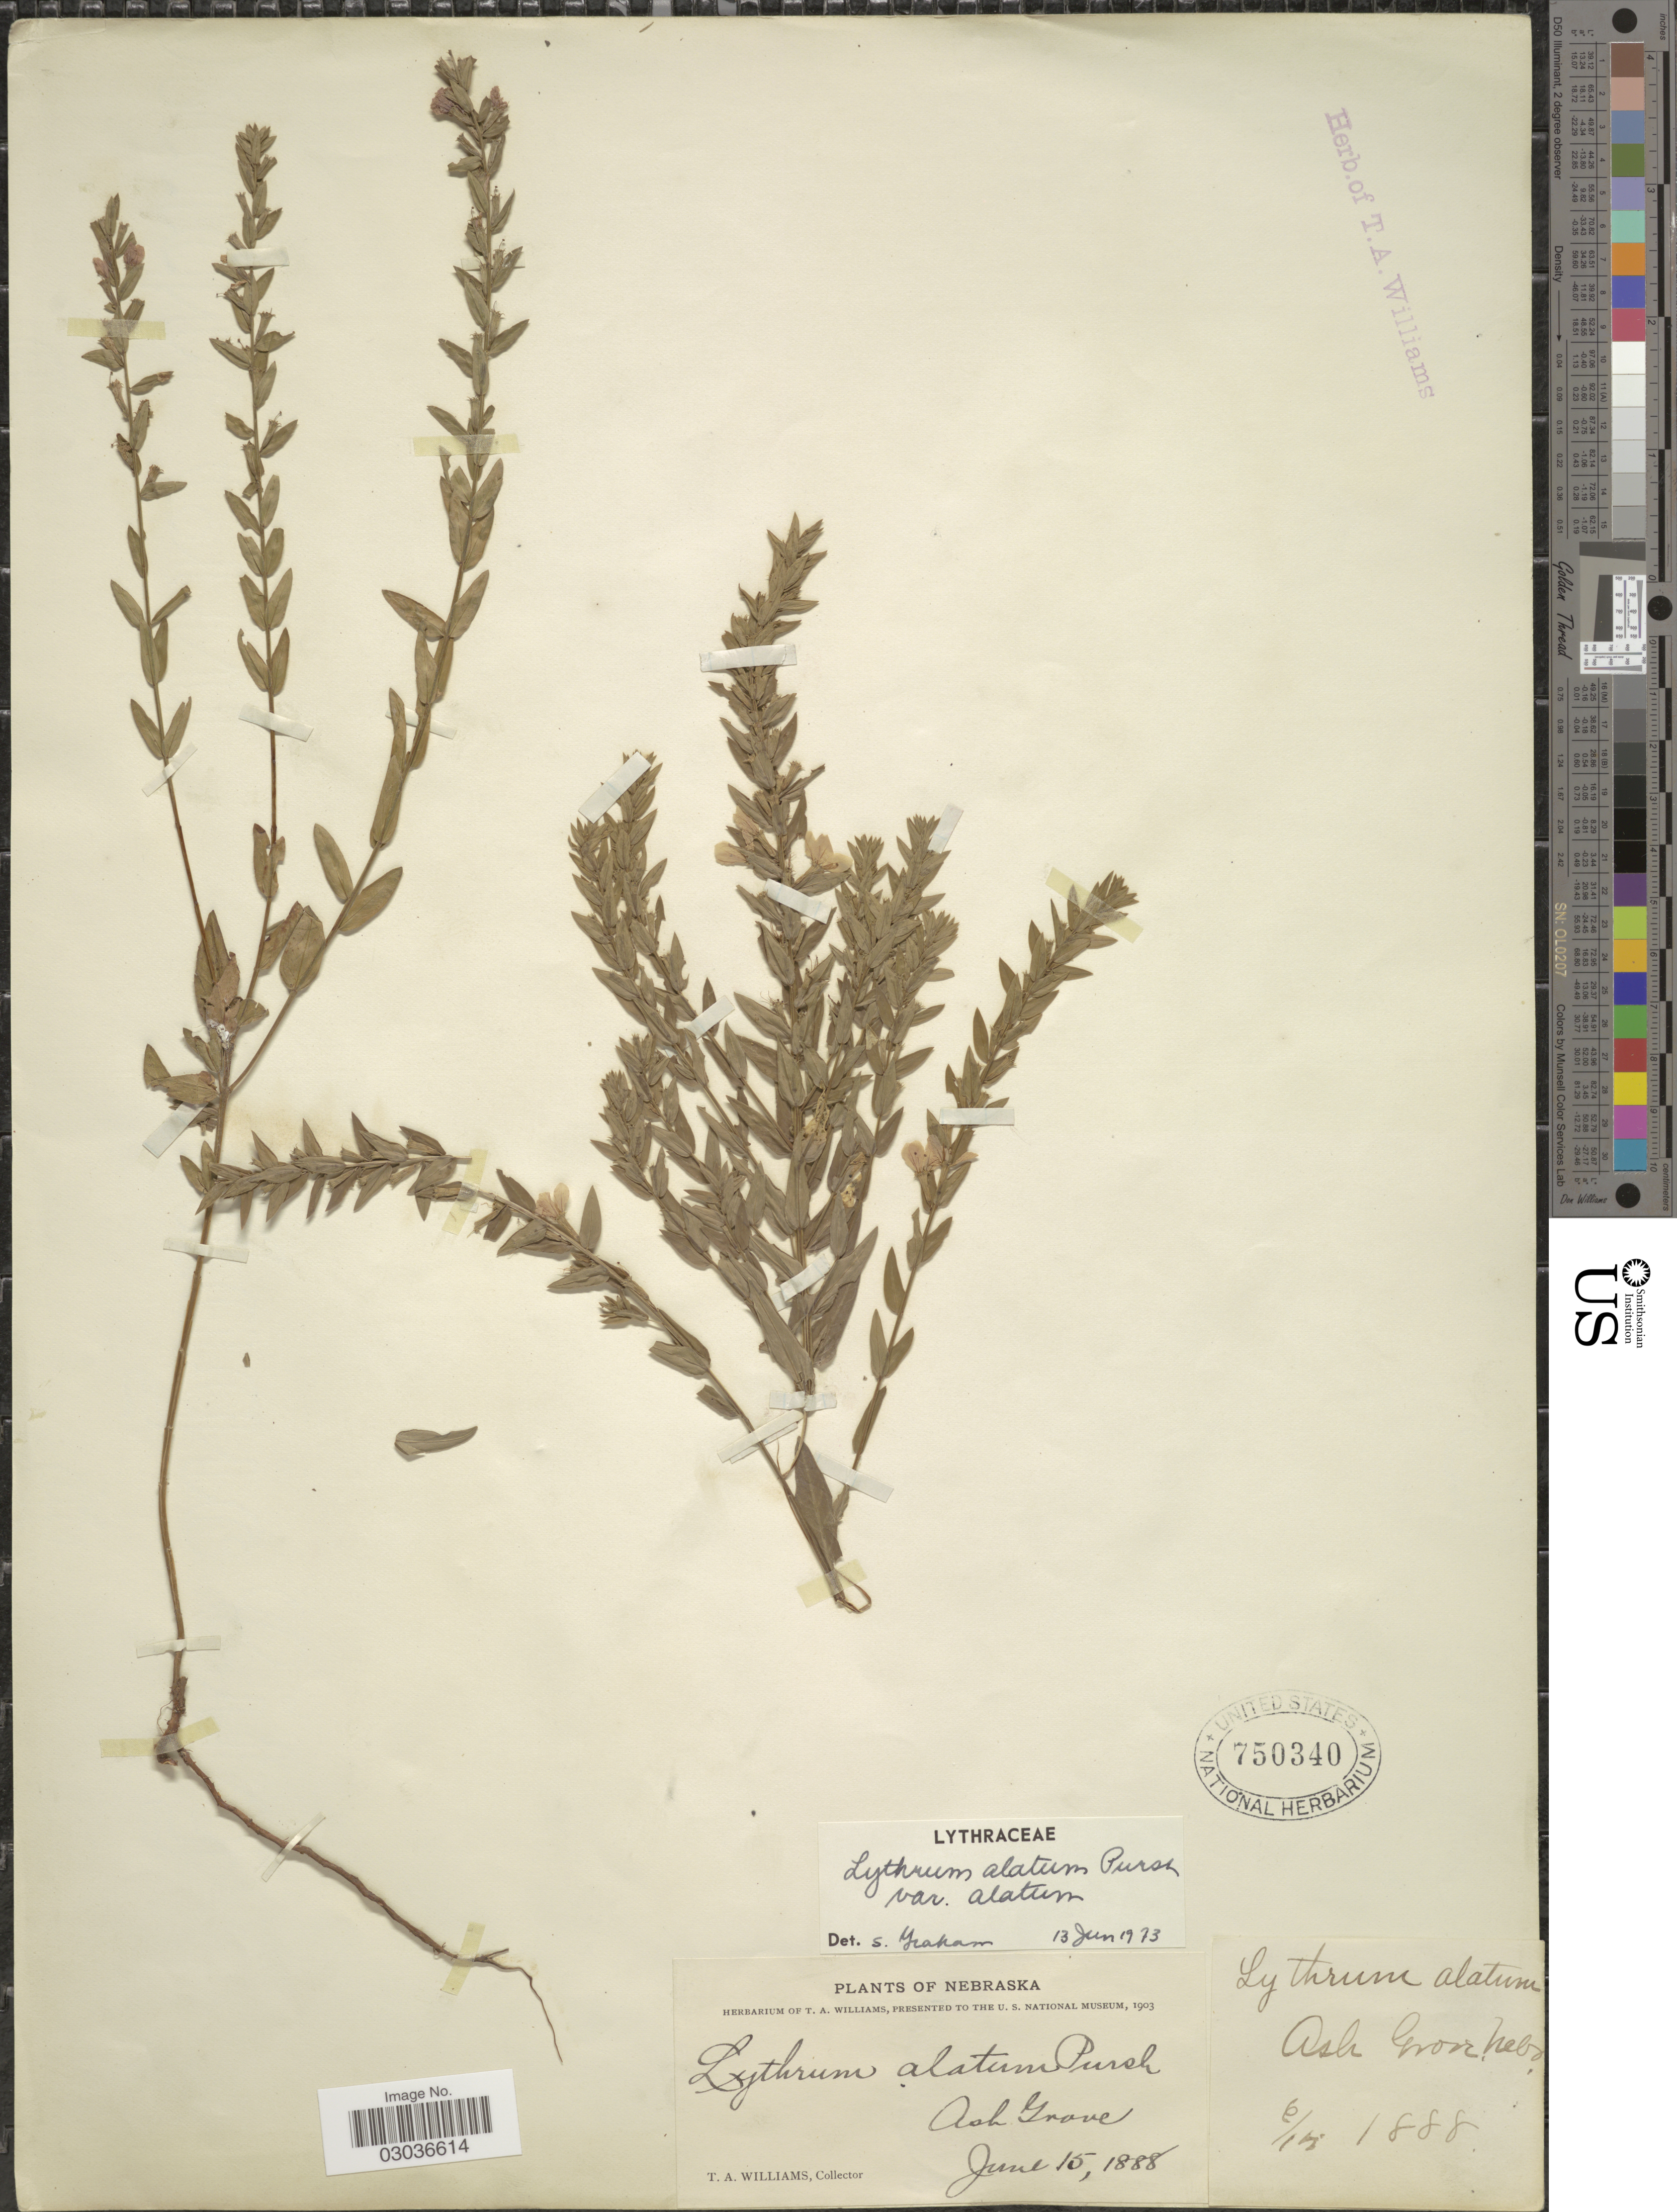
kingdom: Plantae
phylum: Tracheophyta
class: Magnoliopsida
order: Myrtales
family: Lythraceae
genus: Lythrum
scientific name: Lythrum alatum var. alatum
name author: Pursh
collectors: T. Williams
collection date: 1888-06-15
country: United States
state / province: Nebraska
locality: Ash Grove.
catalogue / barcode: US 750340